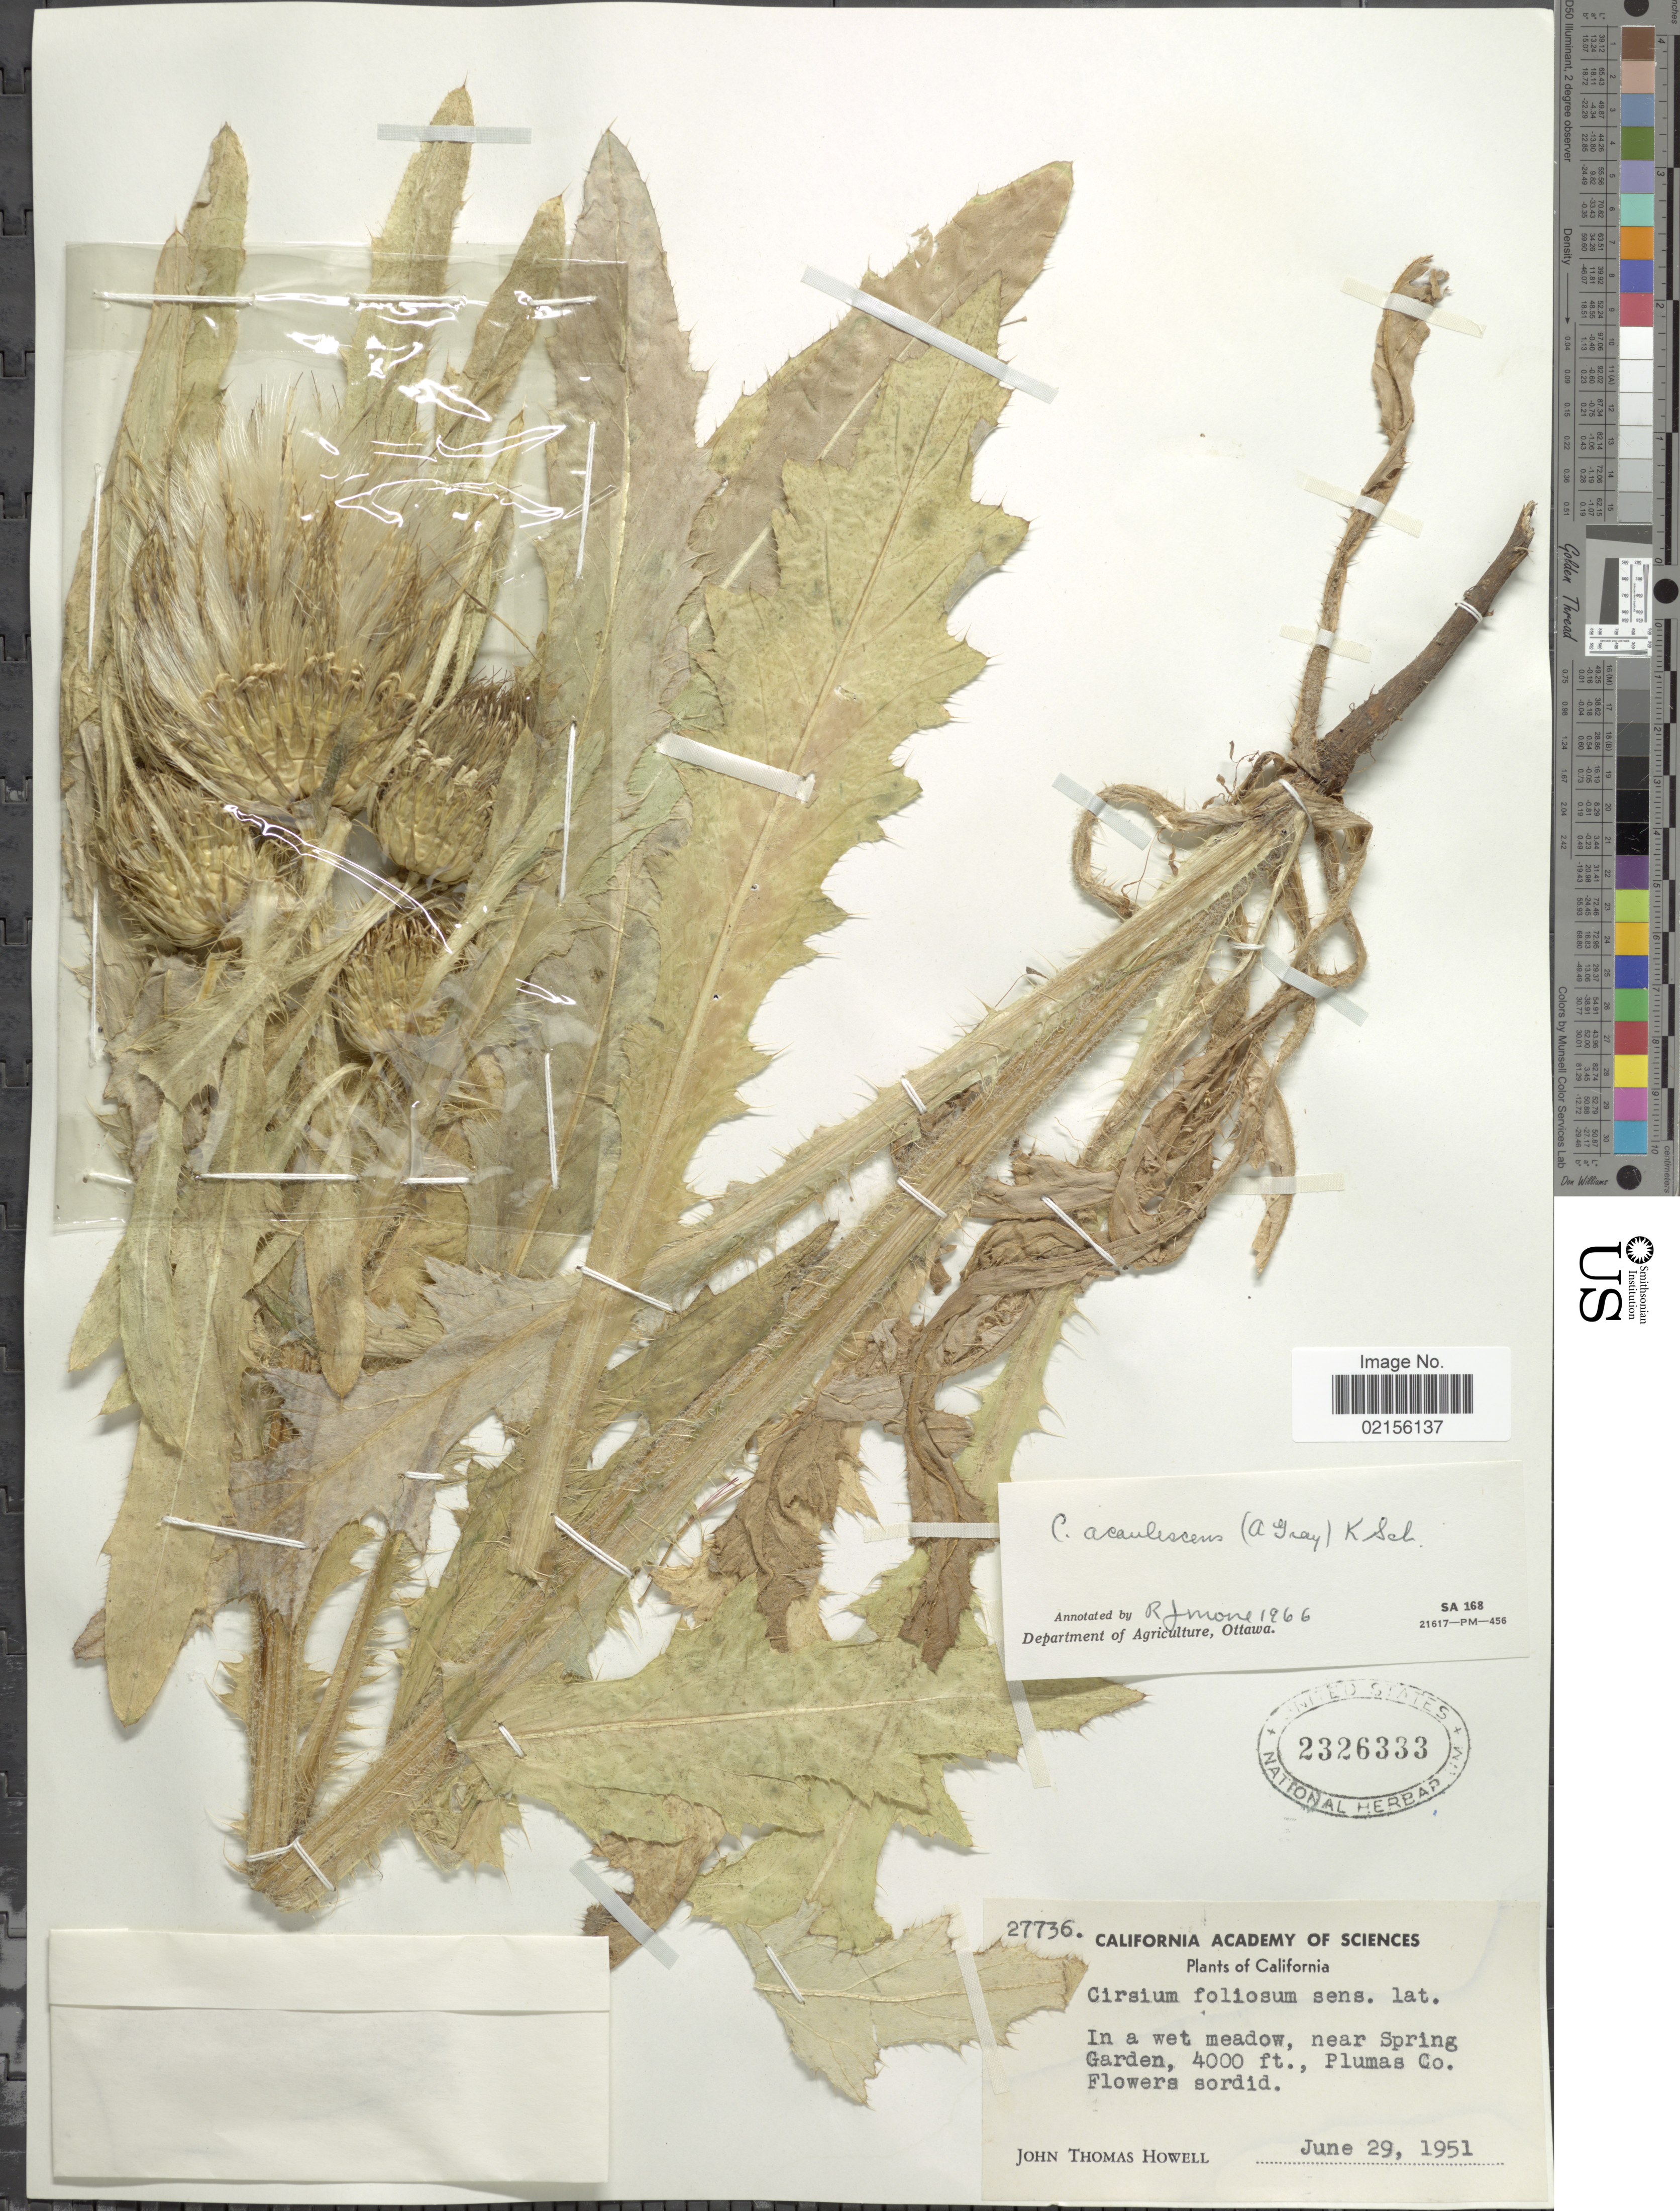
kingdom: Plantae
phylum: Tracheophyta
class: Magnoliopsida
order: Asterales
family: Asteraceae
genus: Cirsium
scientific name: Cirsium scariosum var. americanum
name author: (A. Gray) D.J. Keil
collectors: J. T. Howell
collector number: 27736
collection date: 1951-06-29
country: United States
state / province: California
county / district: Plumas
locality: In a wet meadow, near Spring Garden, Plumas Co.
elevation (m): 1219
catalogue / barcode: US 2326333